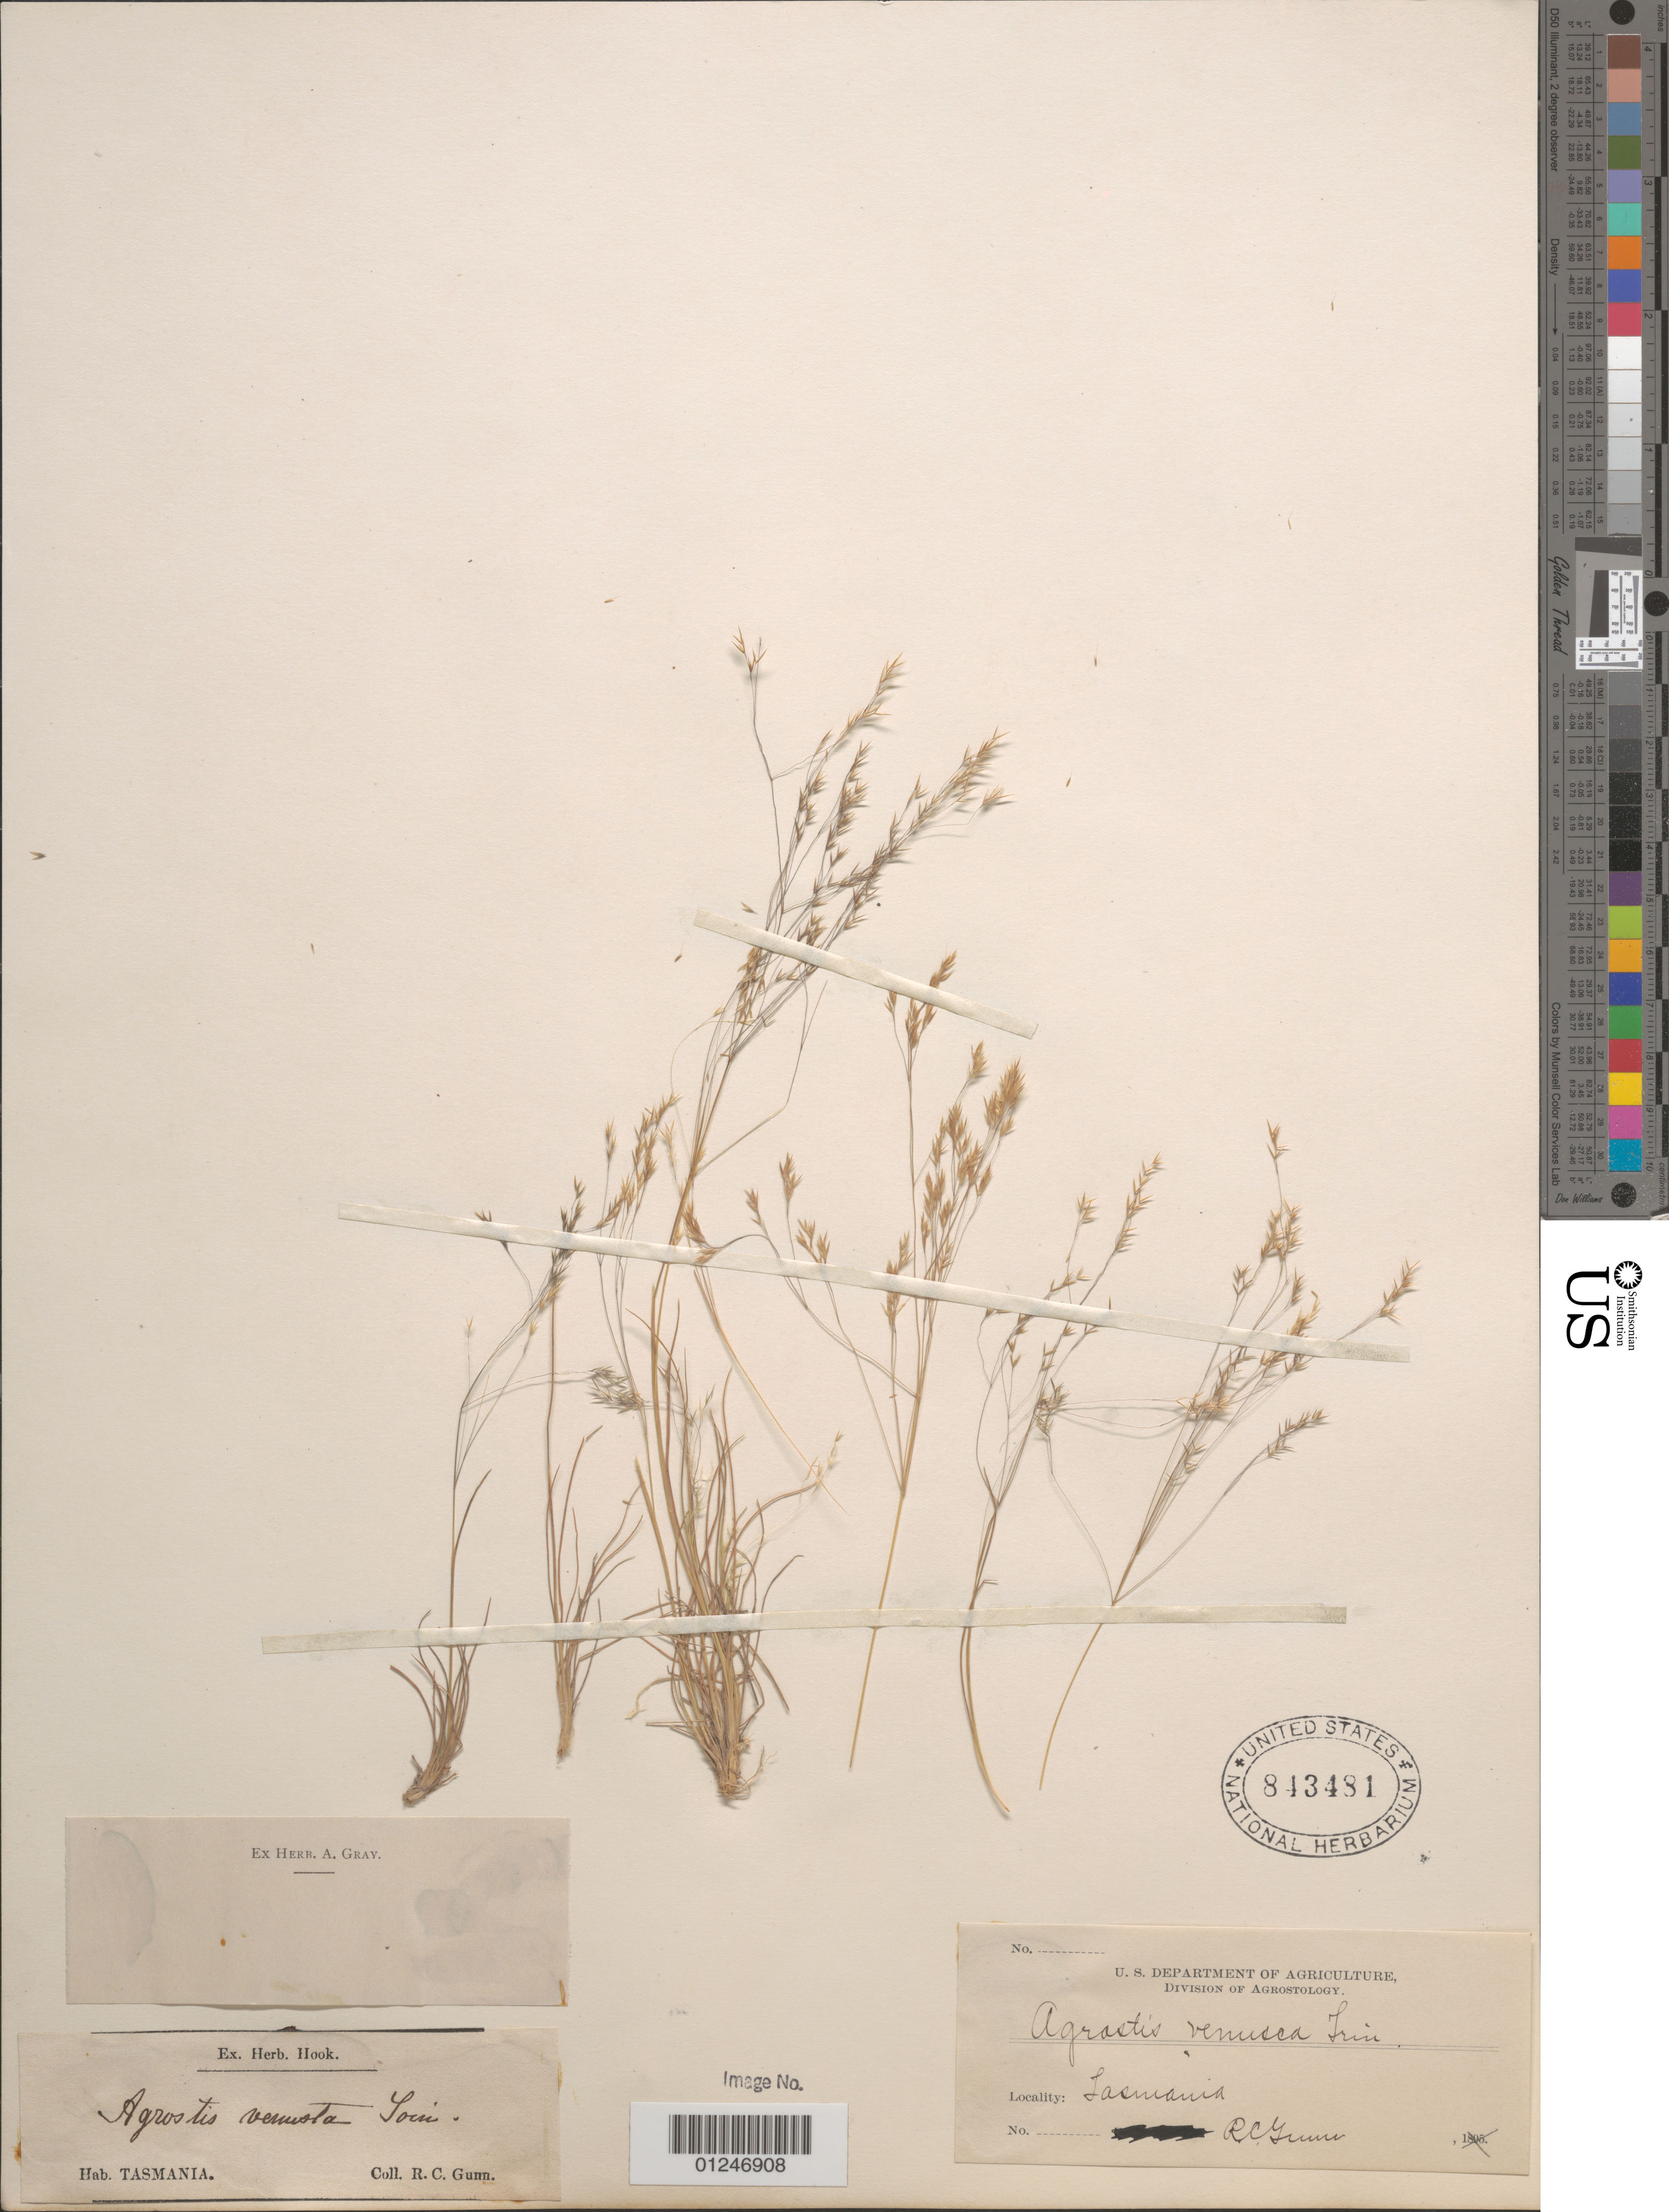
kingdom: Plantae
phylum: Tracheophyta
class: Liliopsida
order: Poales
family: Poaceae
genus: Agrostis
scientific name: Agrostis vesca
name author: Swallen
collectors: R. Gunn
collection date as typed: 18--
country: Australia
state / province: Tasmania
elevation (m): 495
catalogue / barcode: US 843481